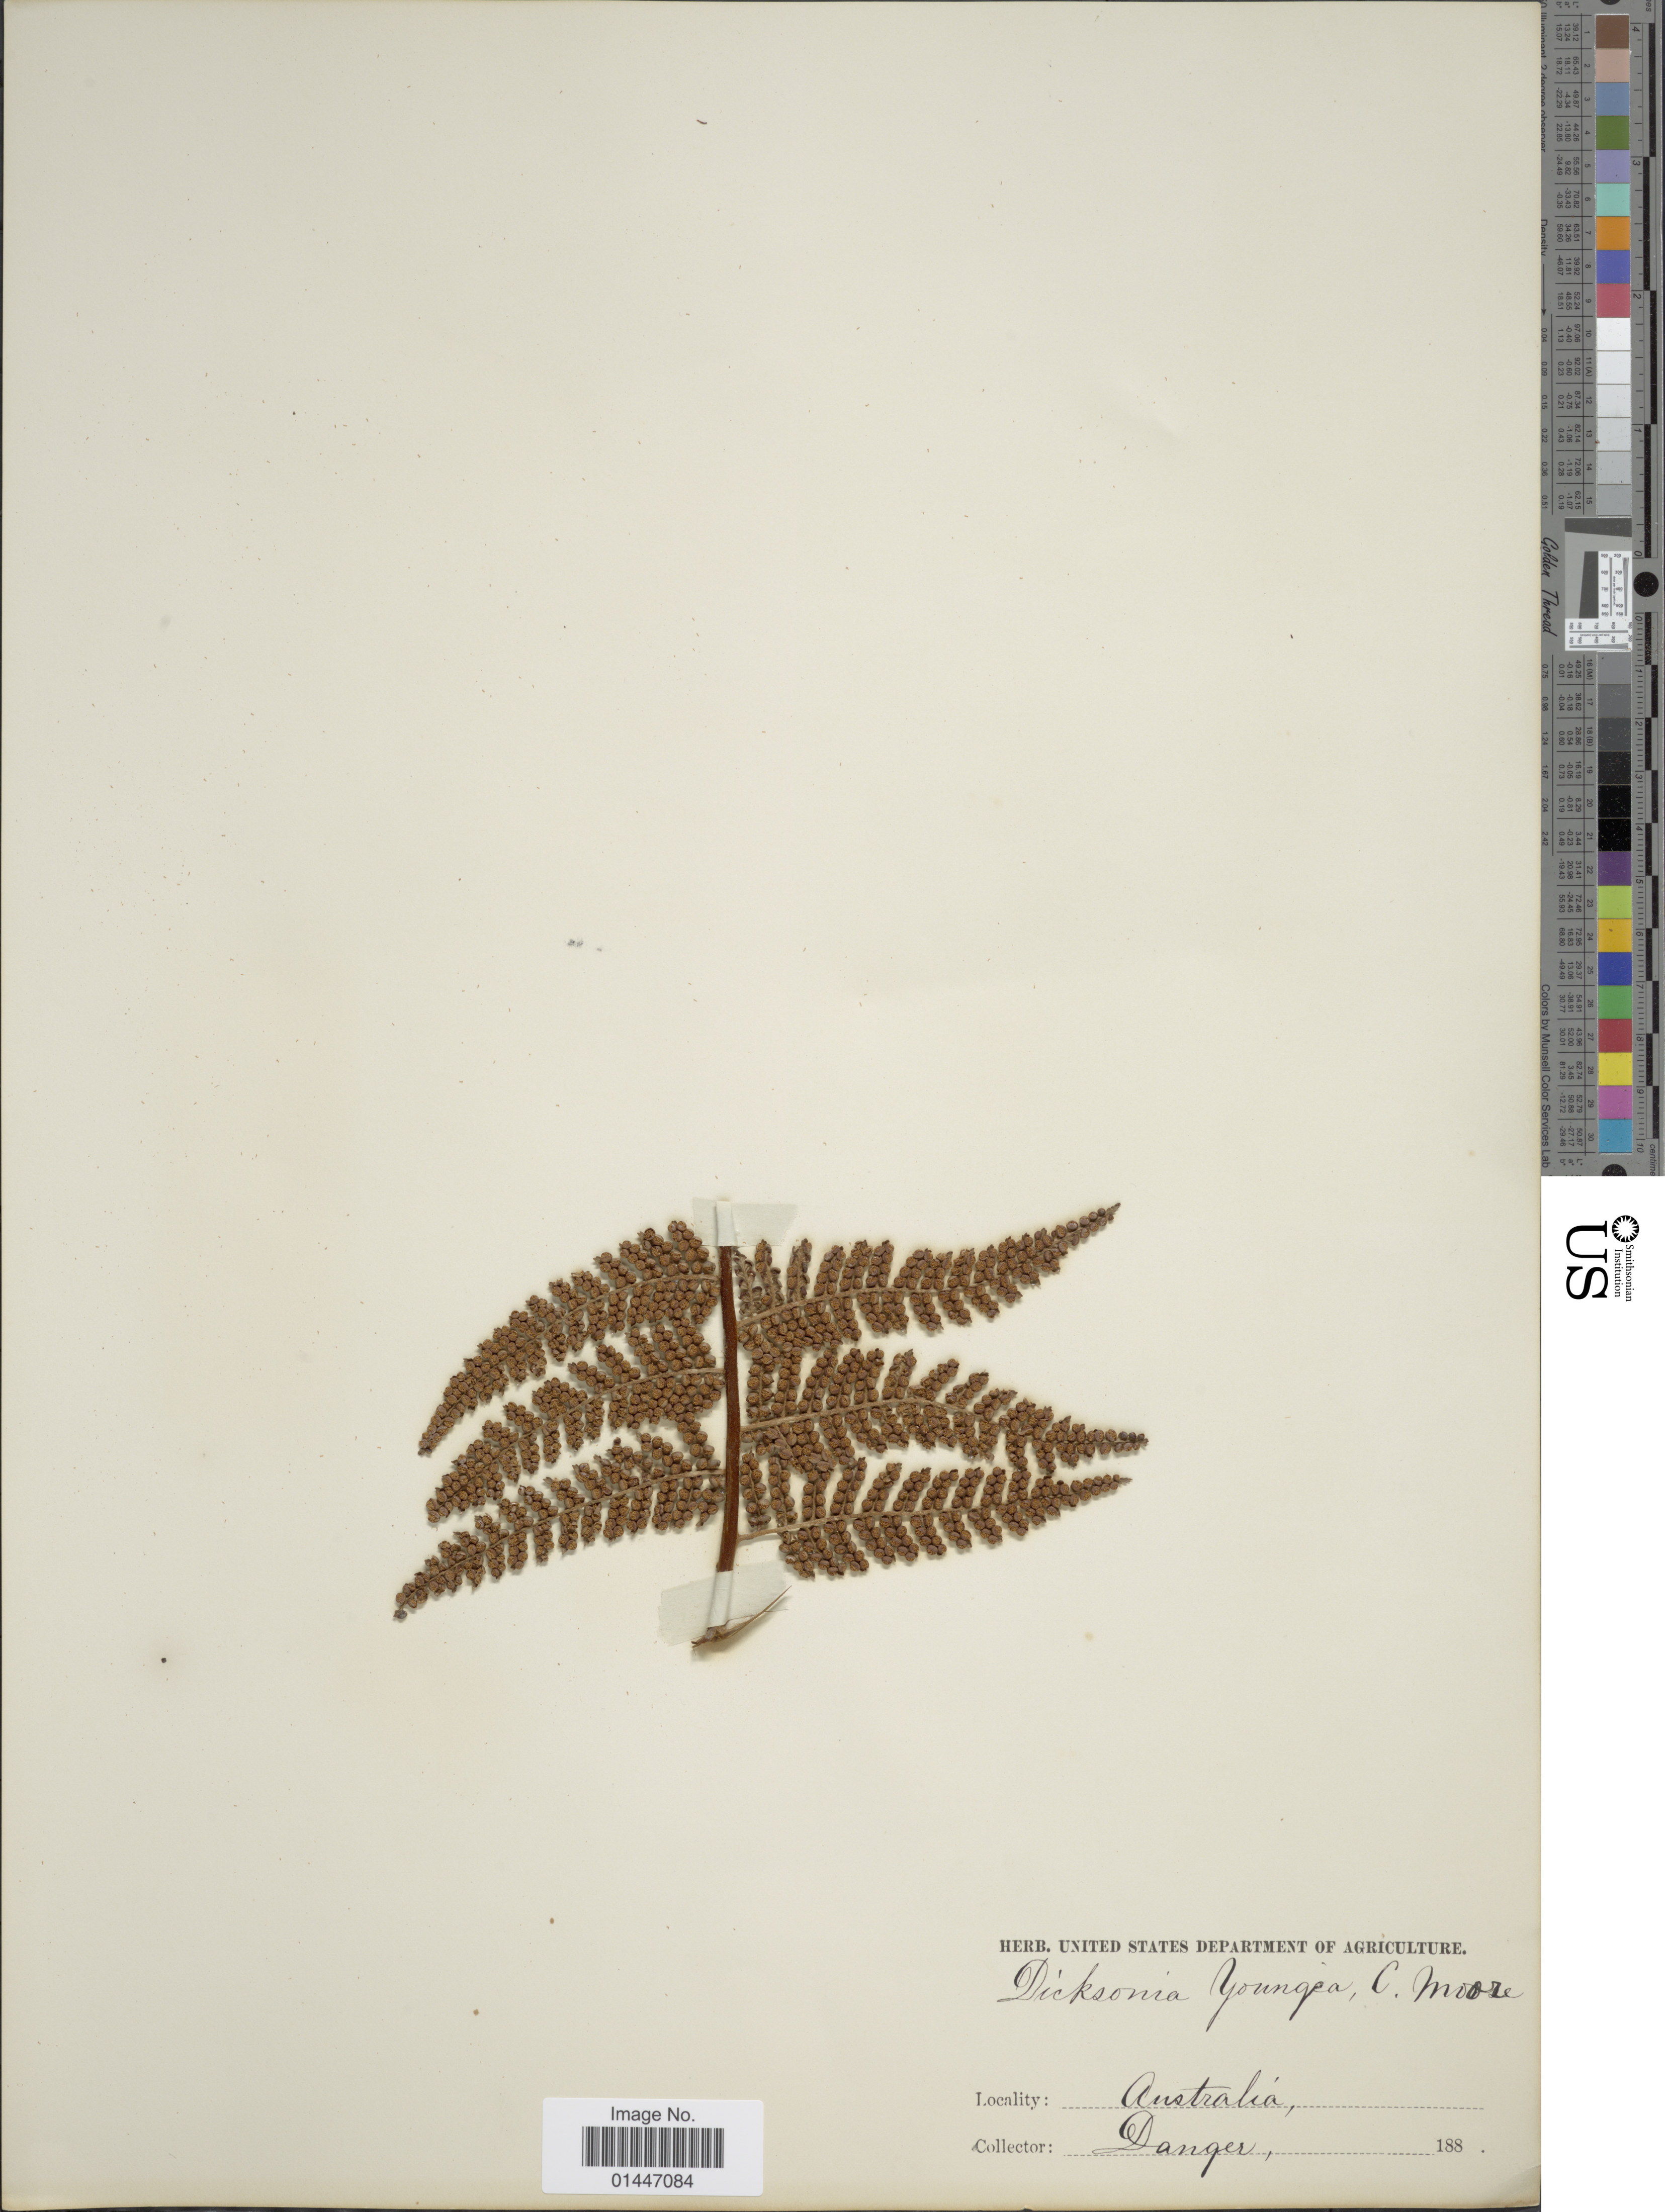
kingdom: Plantae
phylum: Tracheophyta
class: Polypodiopsida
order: Cyatheales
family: Dicksoniaceae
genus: Dicksonia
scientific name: Dicksonia youngiae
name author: C. Moore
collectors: Danger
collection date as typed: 188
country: Australia